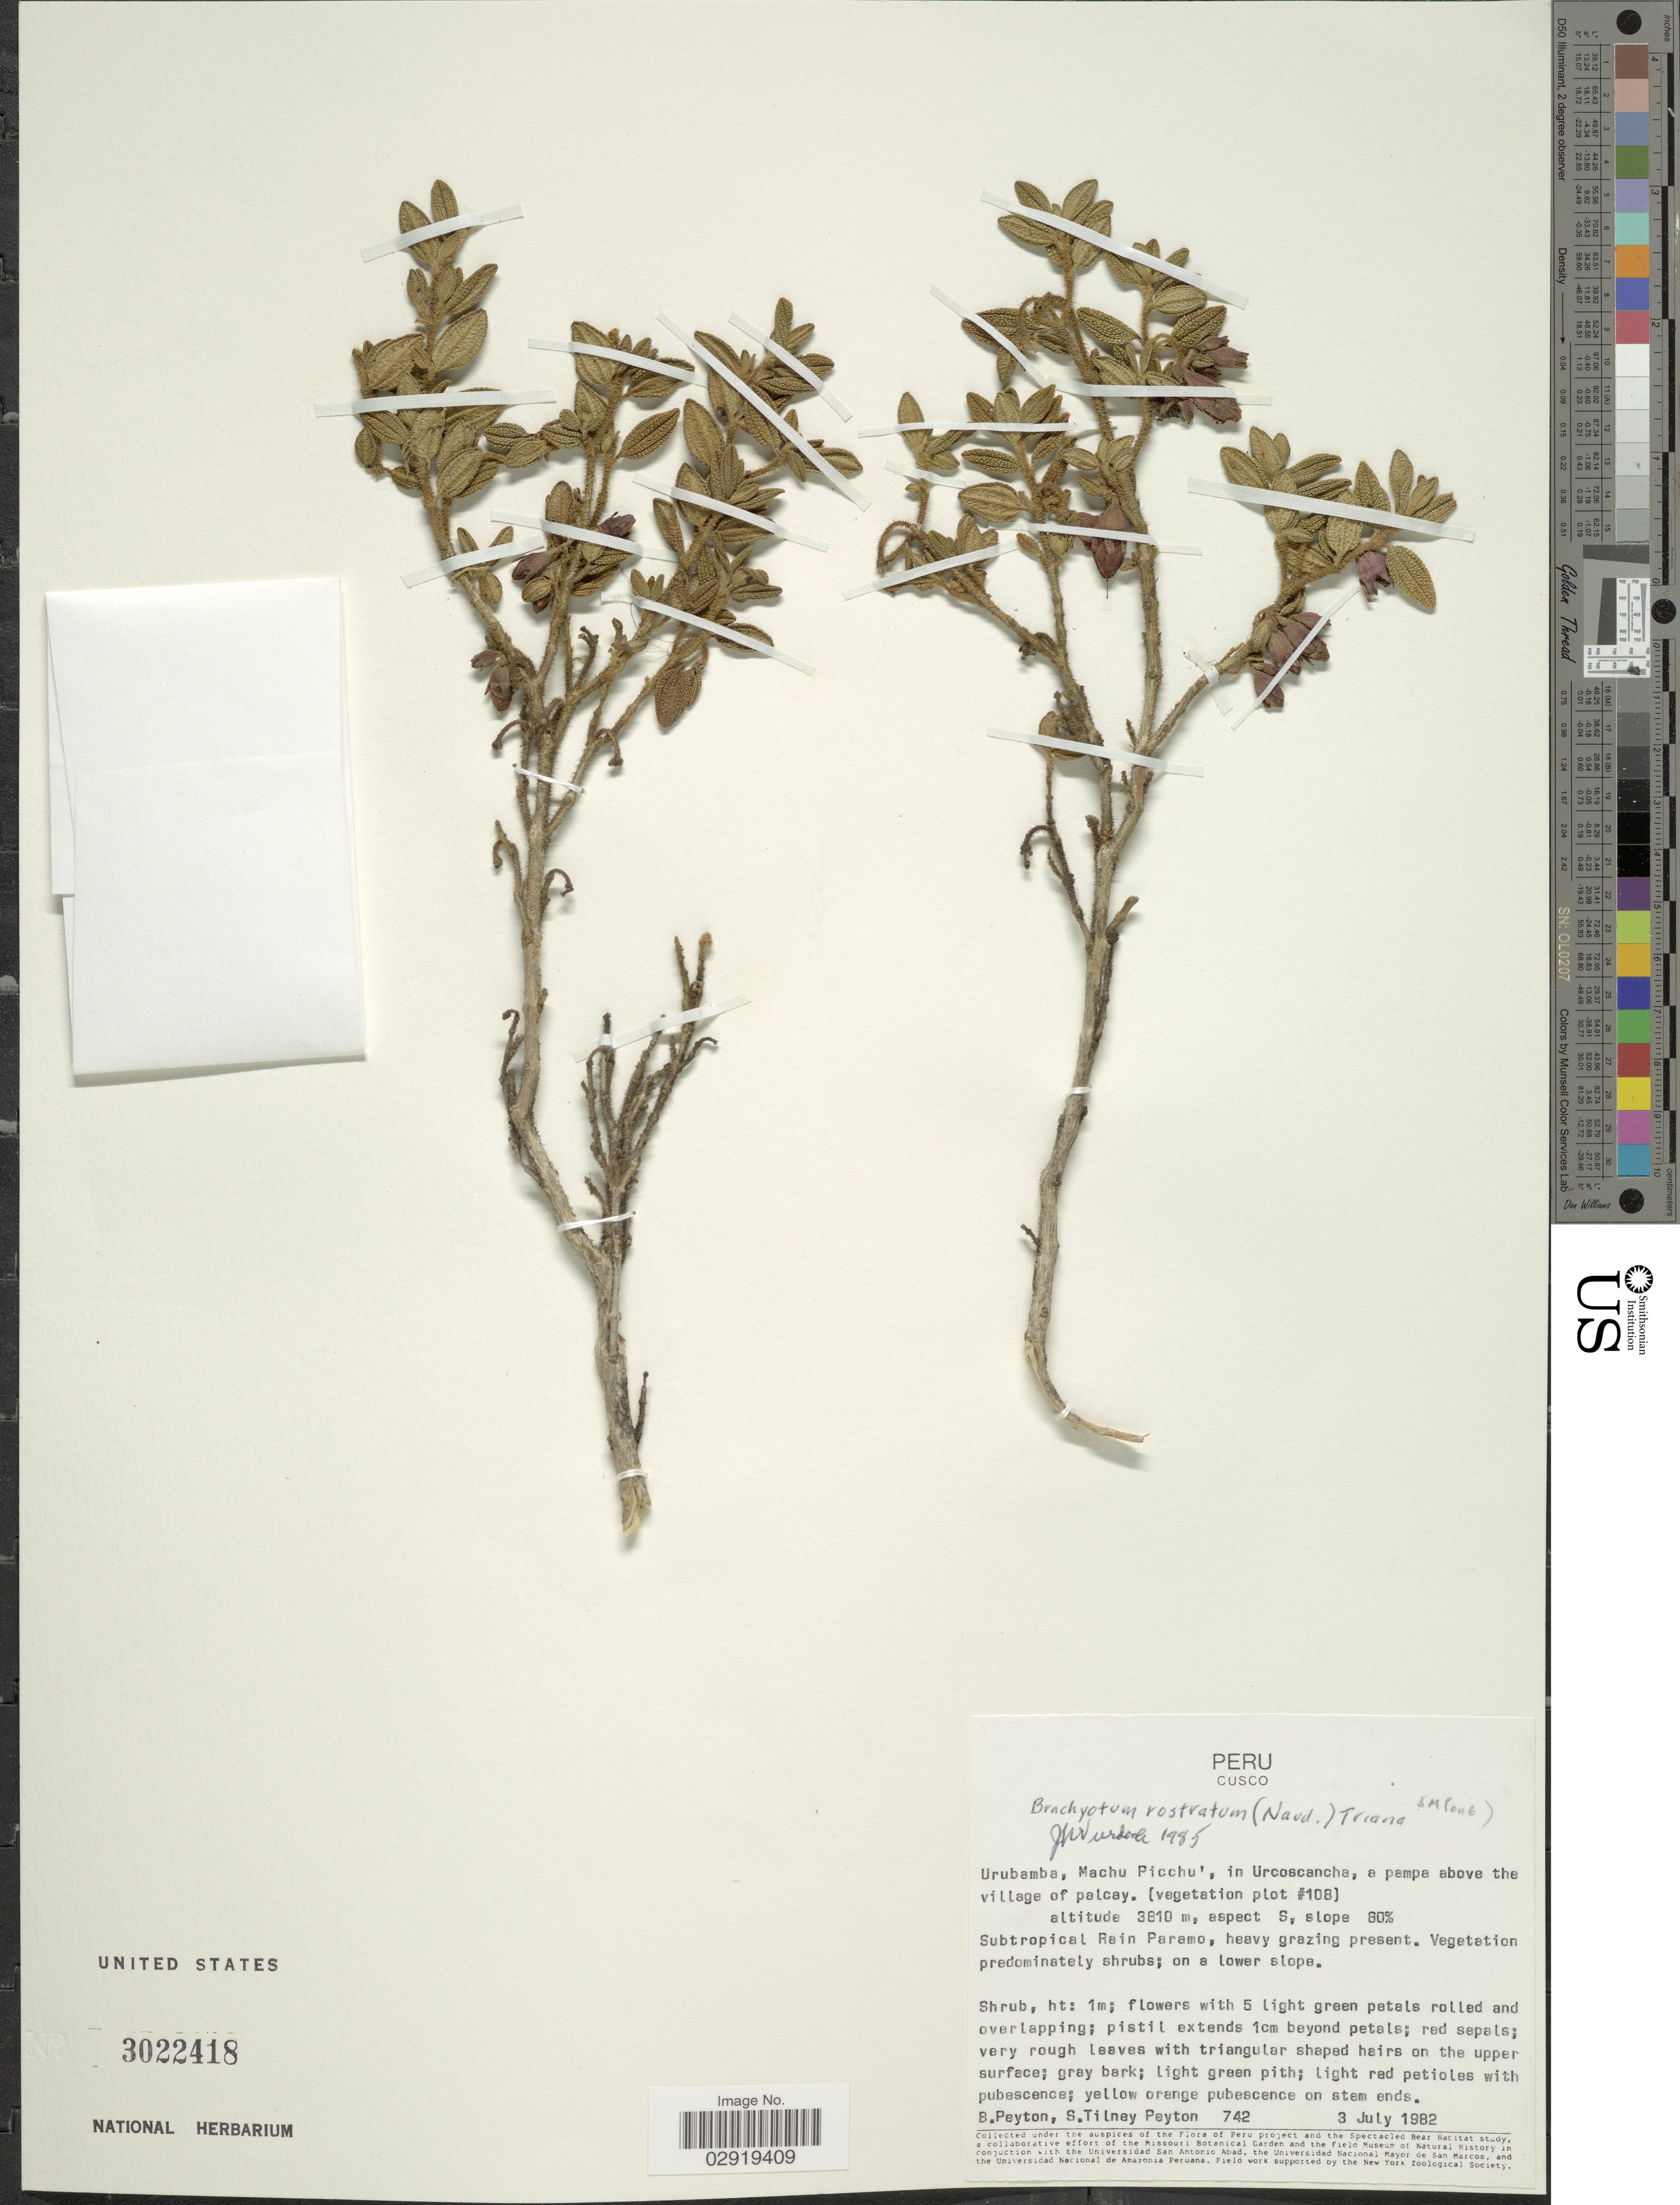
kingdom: Plantae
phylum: Tracheophyta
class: Magnoliopsida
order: Myrtales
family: Melastomataceae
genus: Brachyotum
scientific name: Brachyotum rostratum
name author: (Naudin) Triana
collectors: B. Peyton & S. Peyton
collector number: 742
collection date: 1982-07-03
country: Peru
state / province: Cusco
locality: Urubamba, Machu Picchu', in Urcoscancha, a pampa above the village of palcay.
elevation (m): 3810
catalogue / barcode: US 3022418